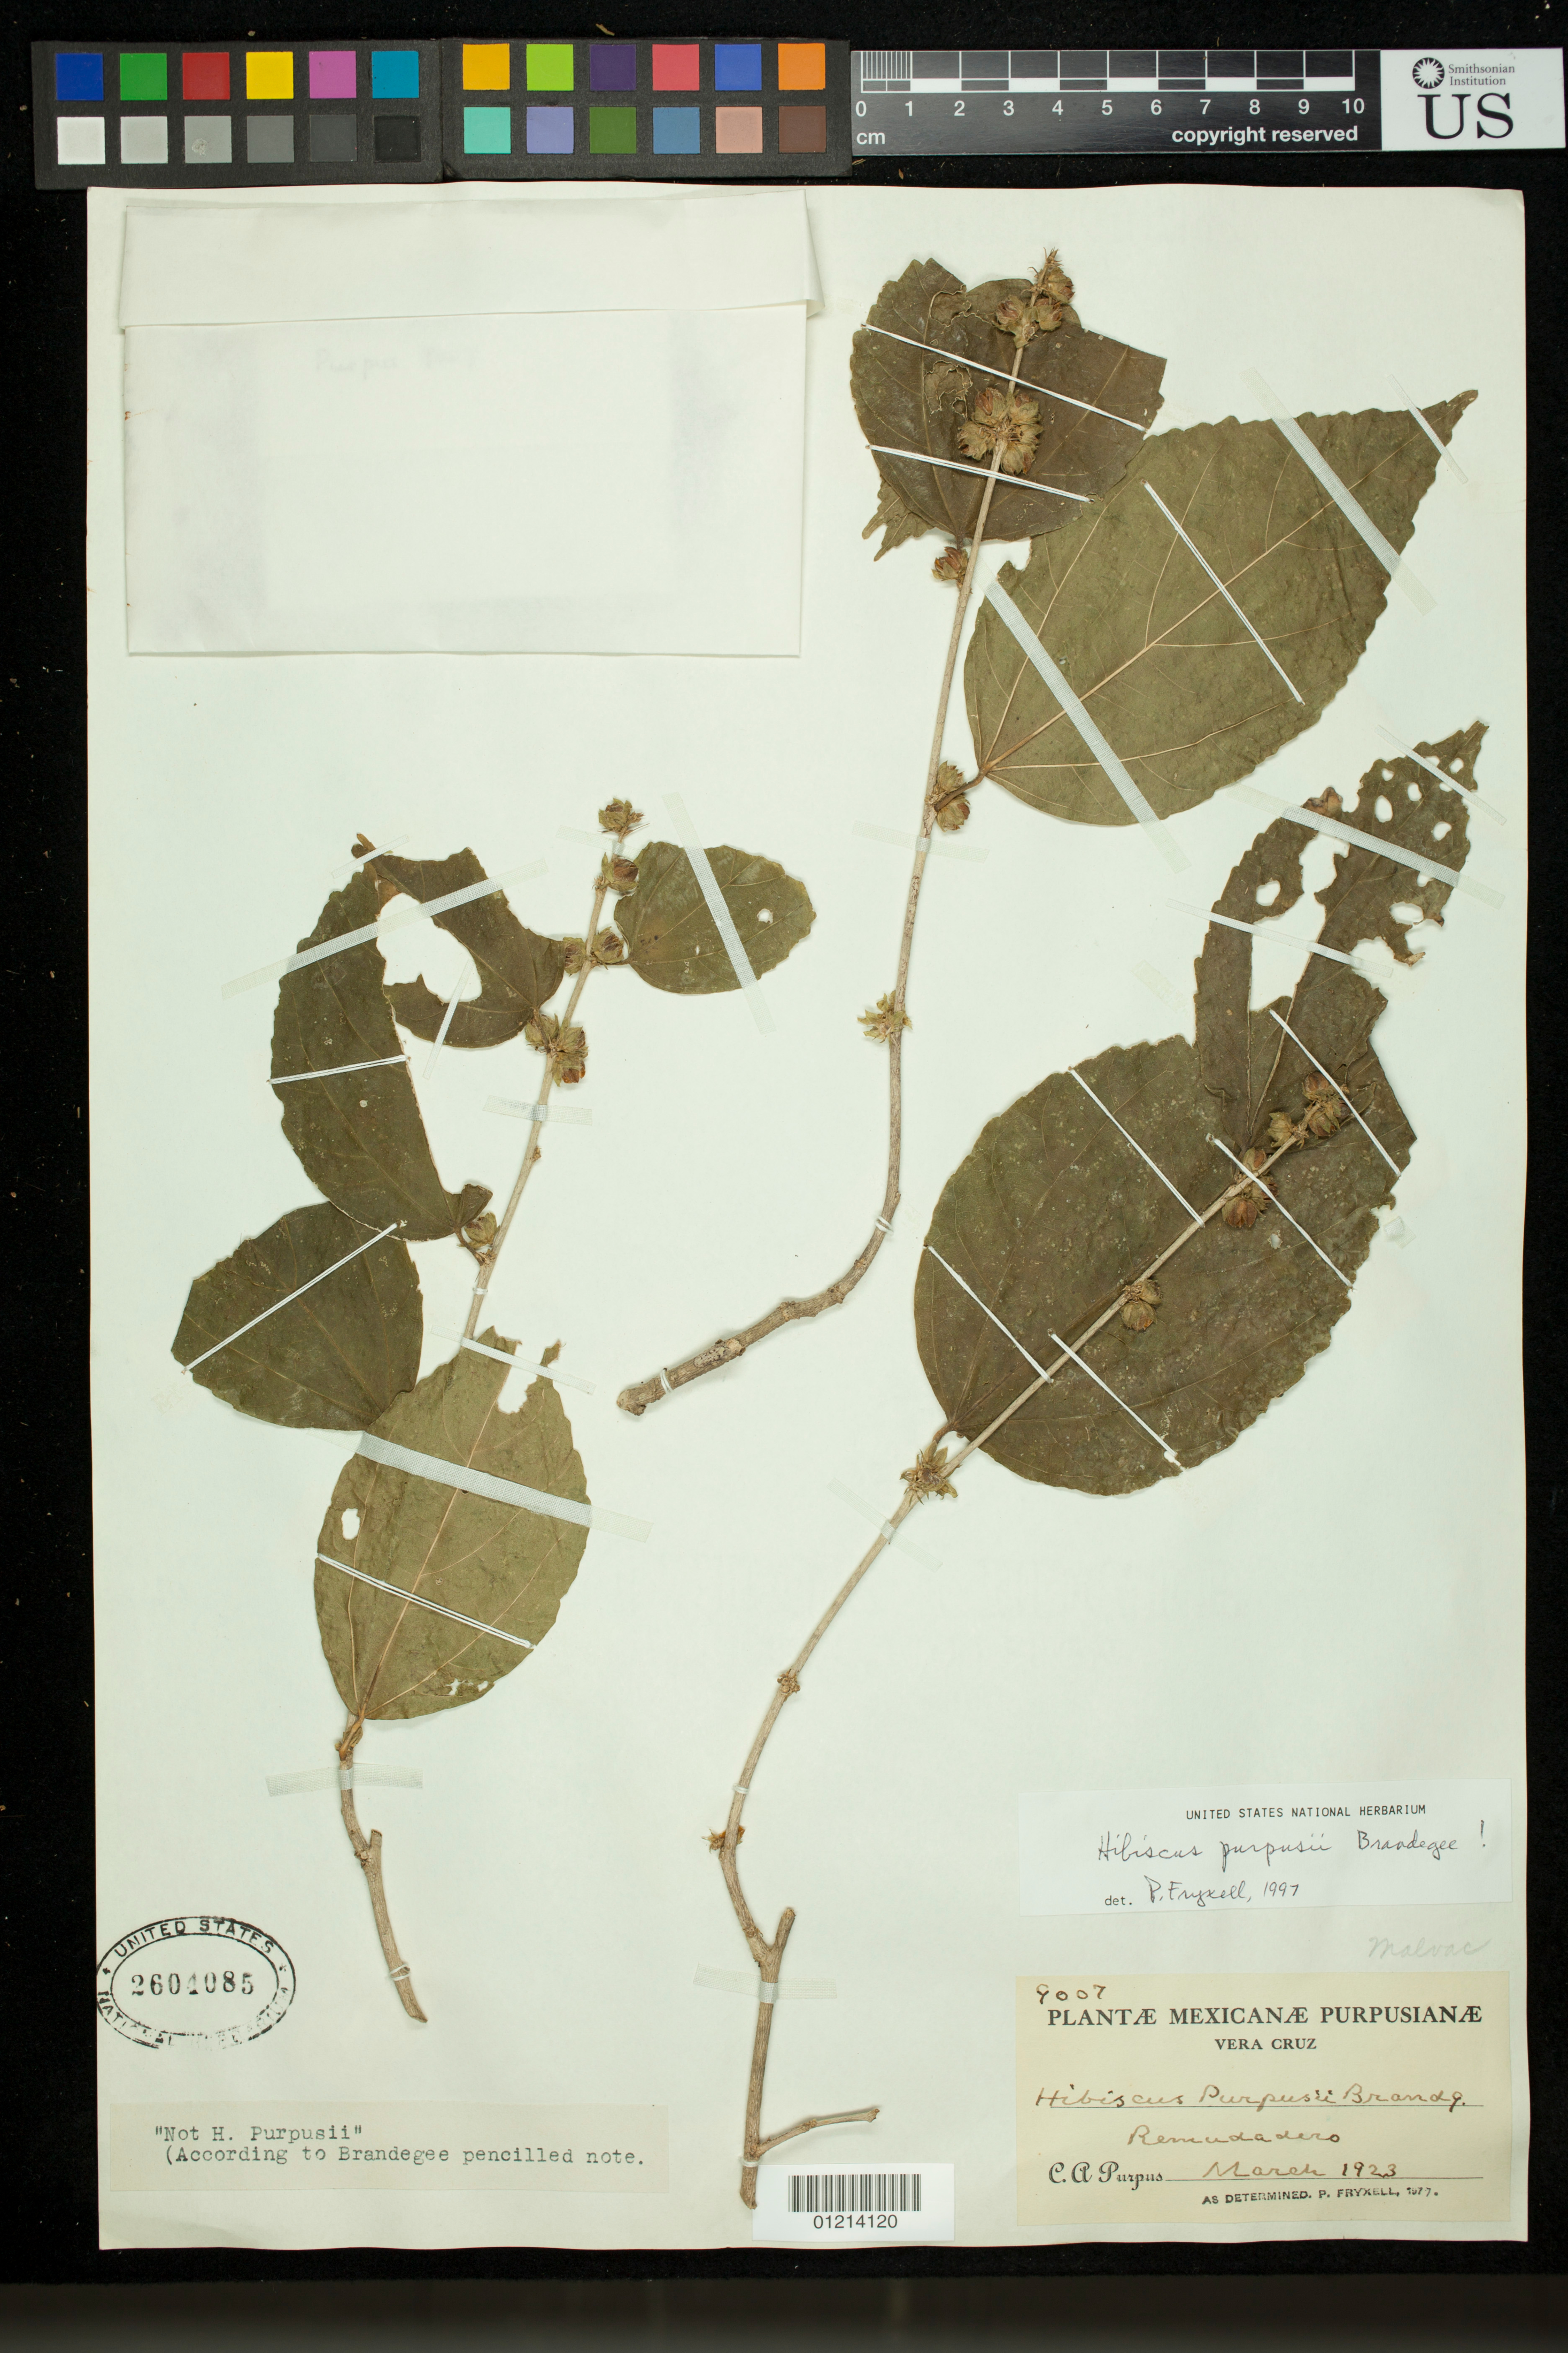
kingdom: Plantae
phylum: Tracheophyta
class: Magnoliopsida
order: Malvales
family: Malvaceae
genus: Hibiscus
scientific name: Hibiscus purpusii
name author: Brandegee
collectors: C. A. Purpus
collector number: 9007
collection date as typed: Mar 1923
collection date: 1923-03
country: Mexico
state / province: Veracruz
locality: Vera Cruz: Remudadero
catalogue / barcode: US 2604085